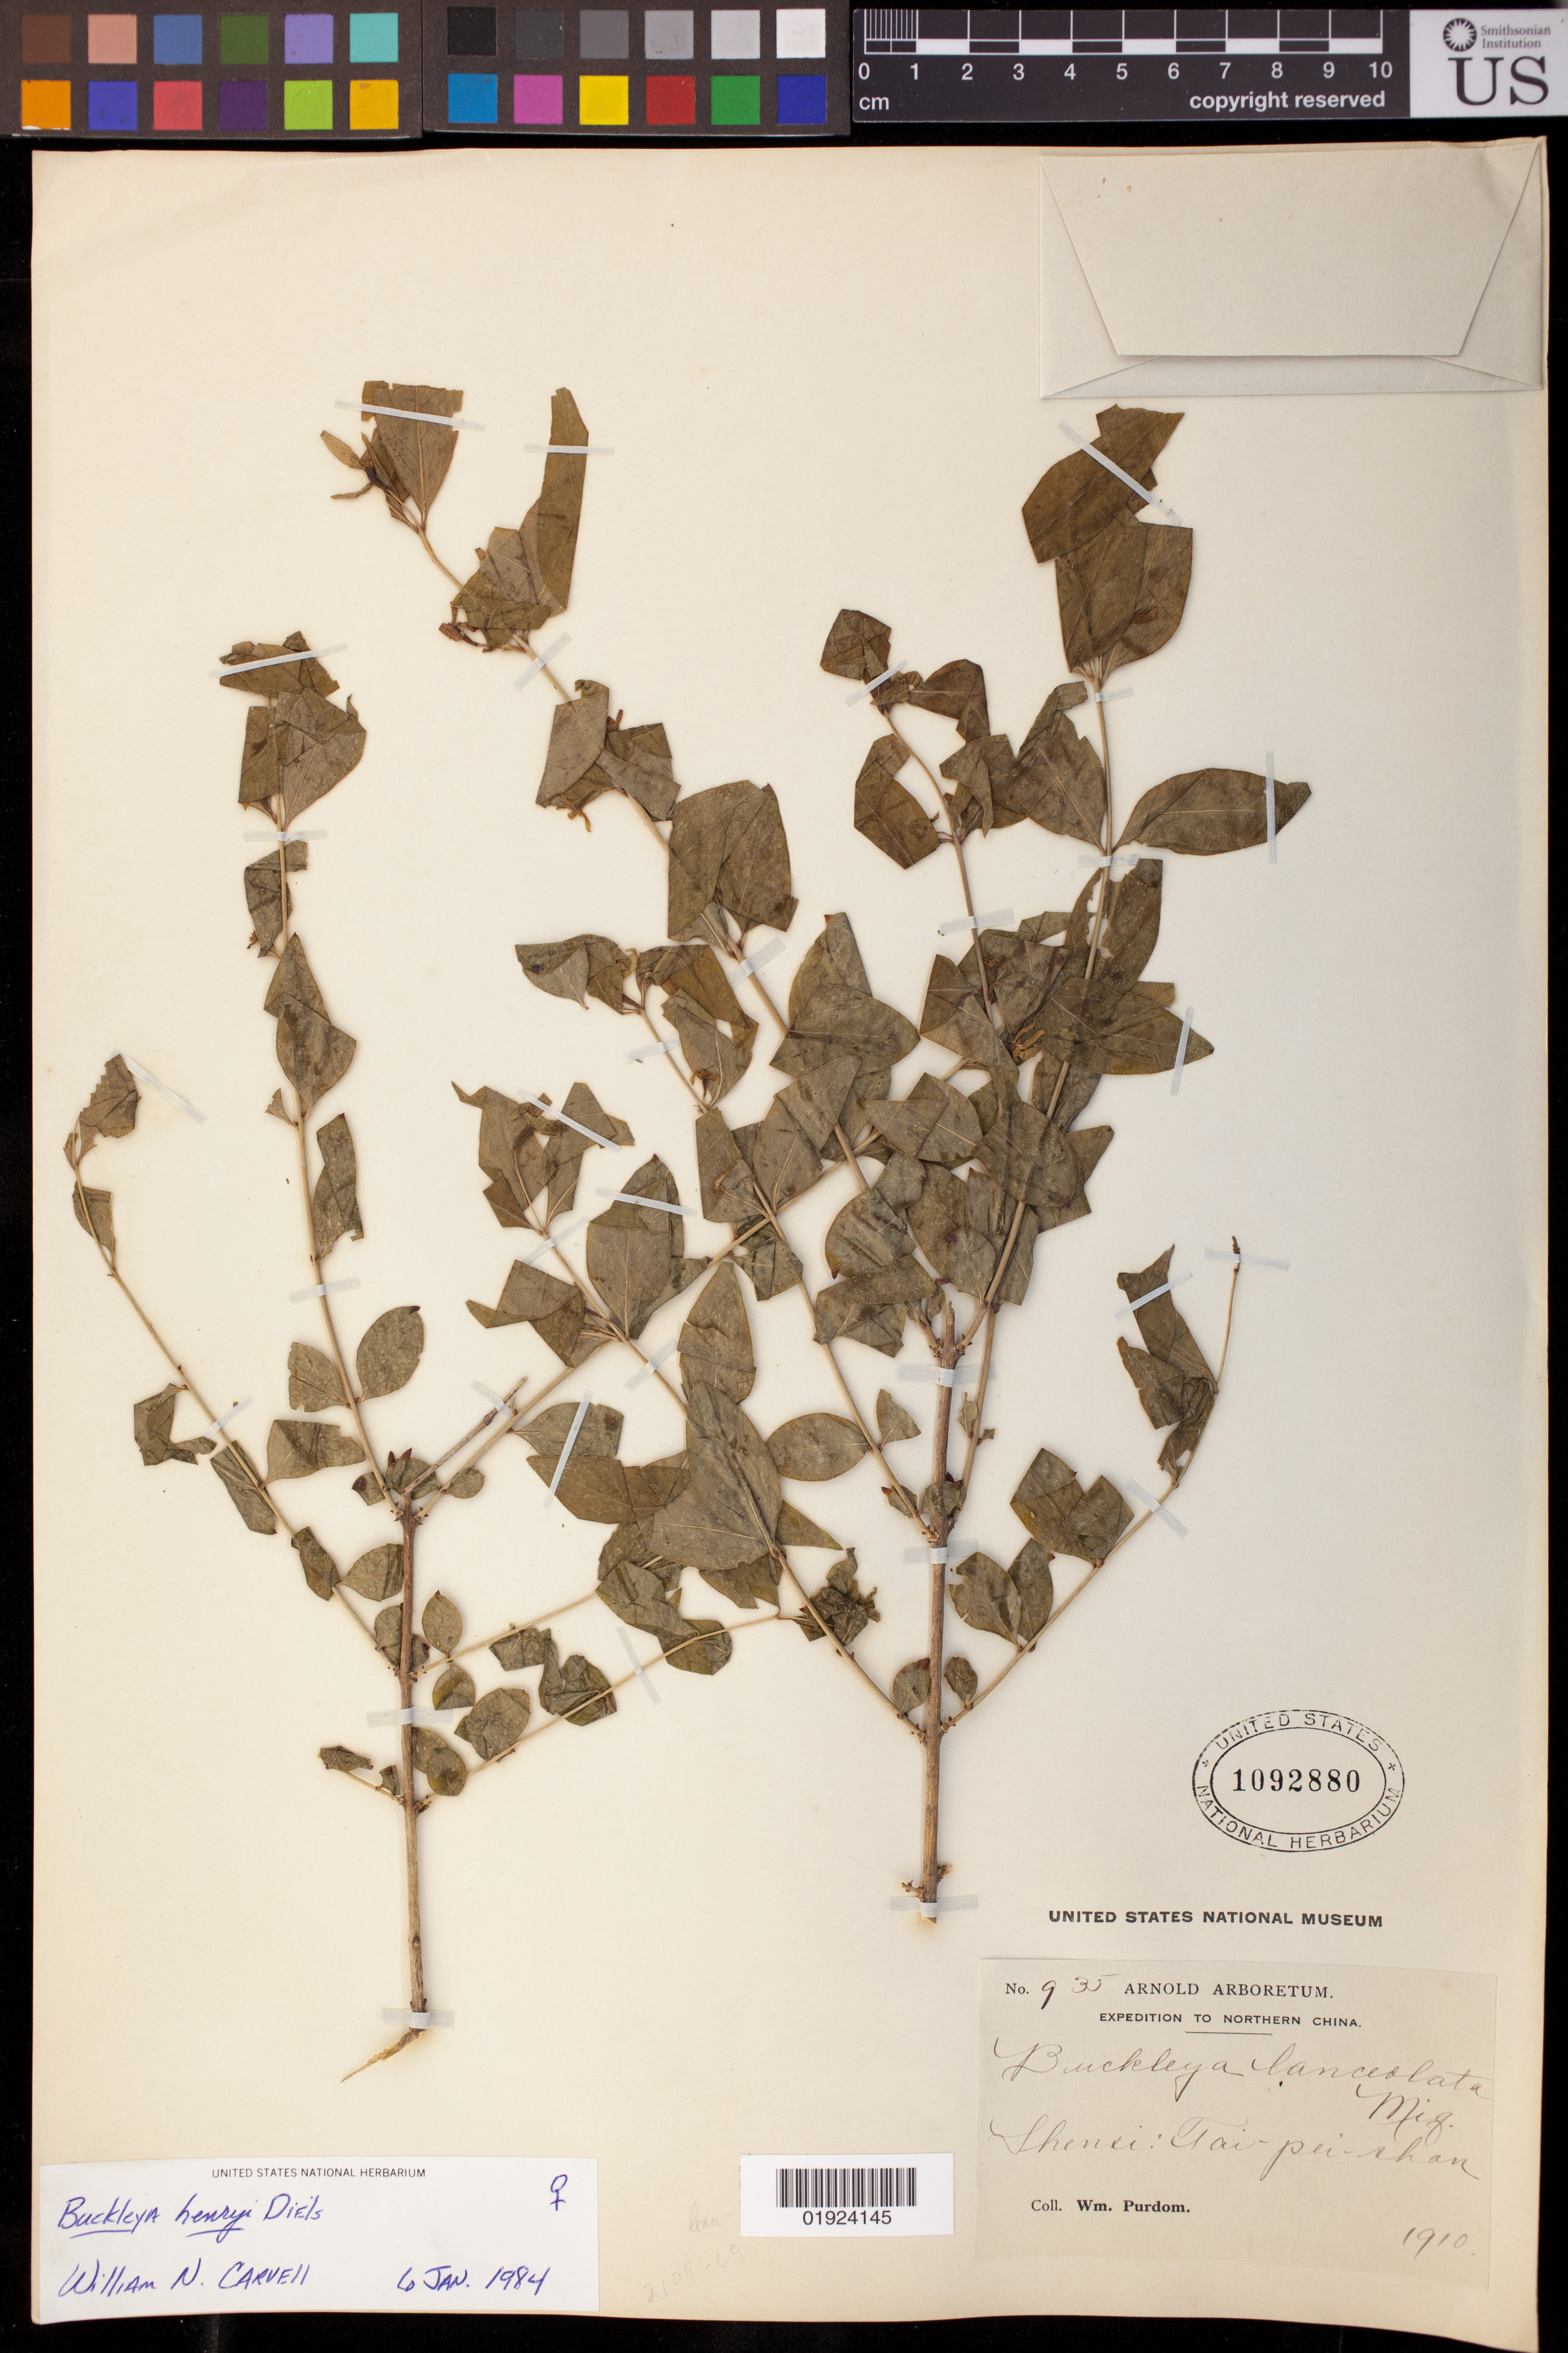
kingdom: Plantae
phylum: Tracheophyta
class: Magnoliopsida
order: Santalales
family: Thesiaceae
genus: Buckleya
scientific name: Buckleya henryi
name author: Diels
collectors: W. Purdom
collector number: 935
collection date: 1910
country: China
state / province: Shaanxi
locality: Shensi: Tai-pei-shan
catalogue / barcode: US 1092880